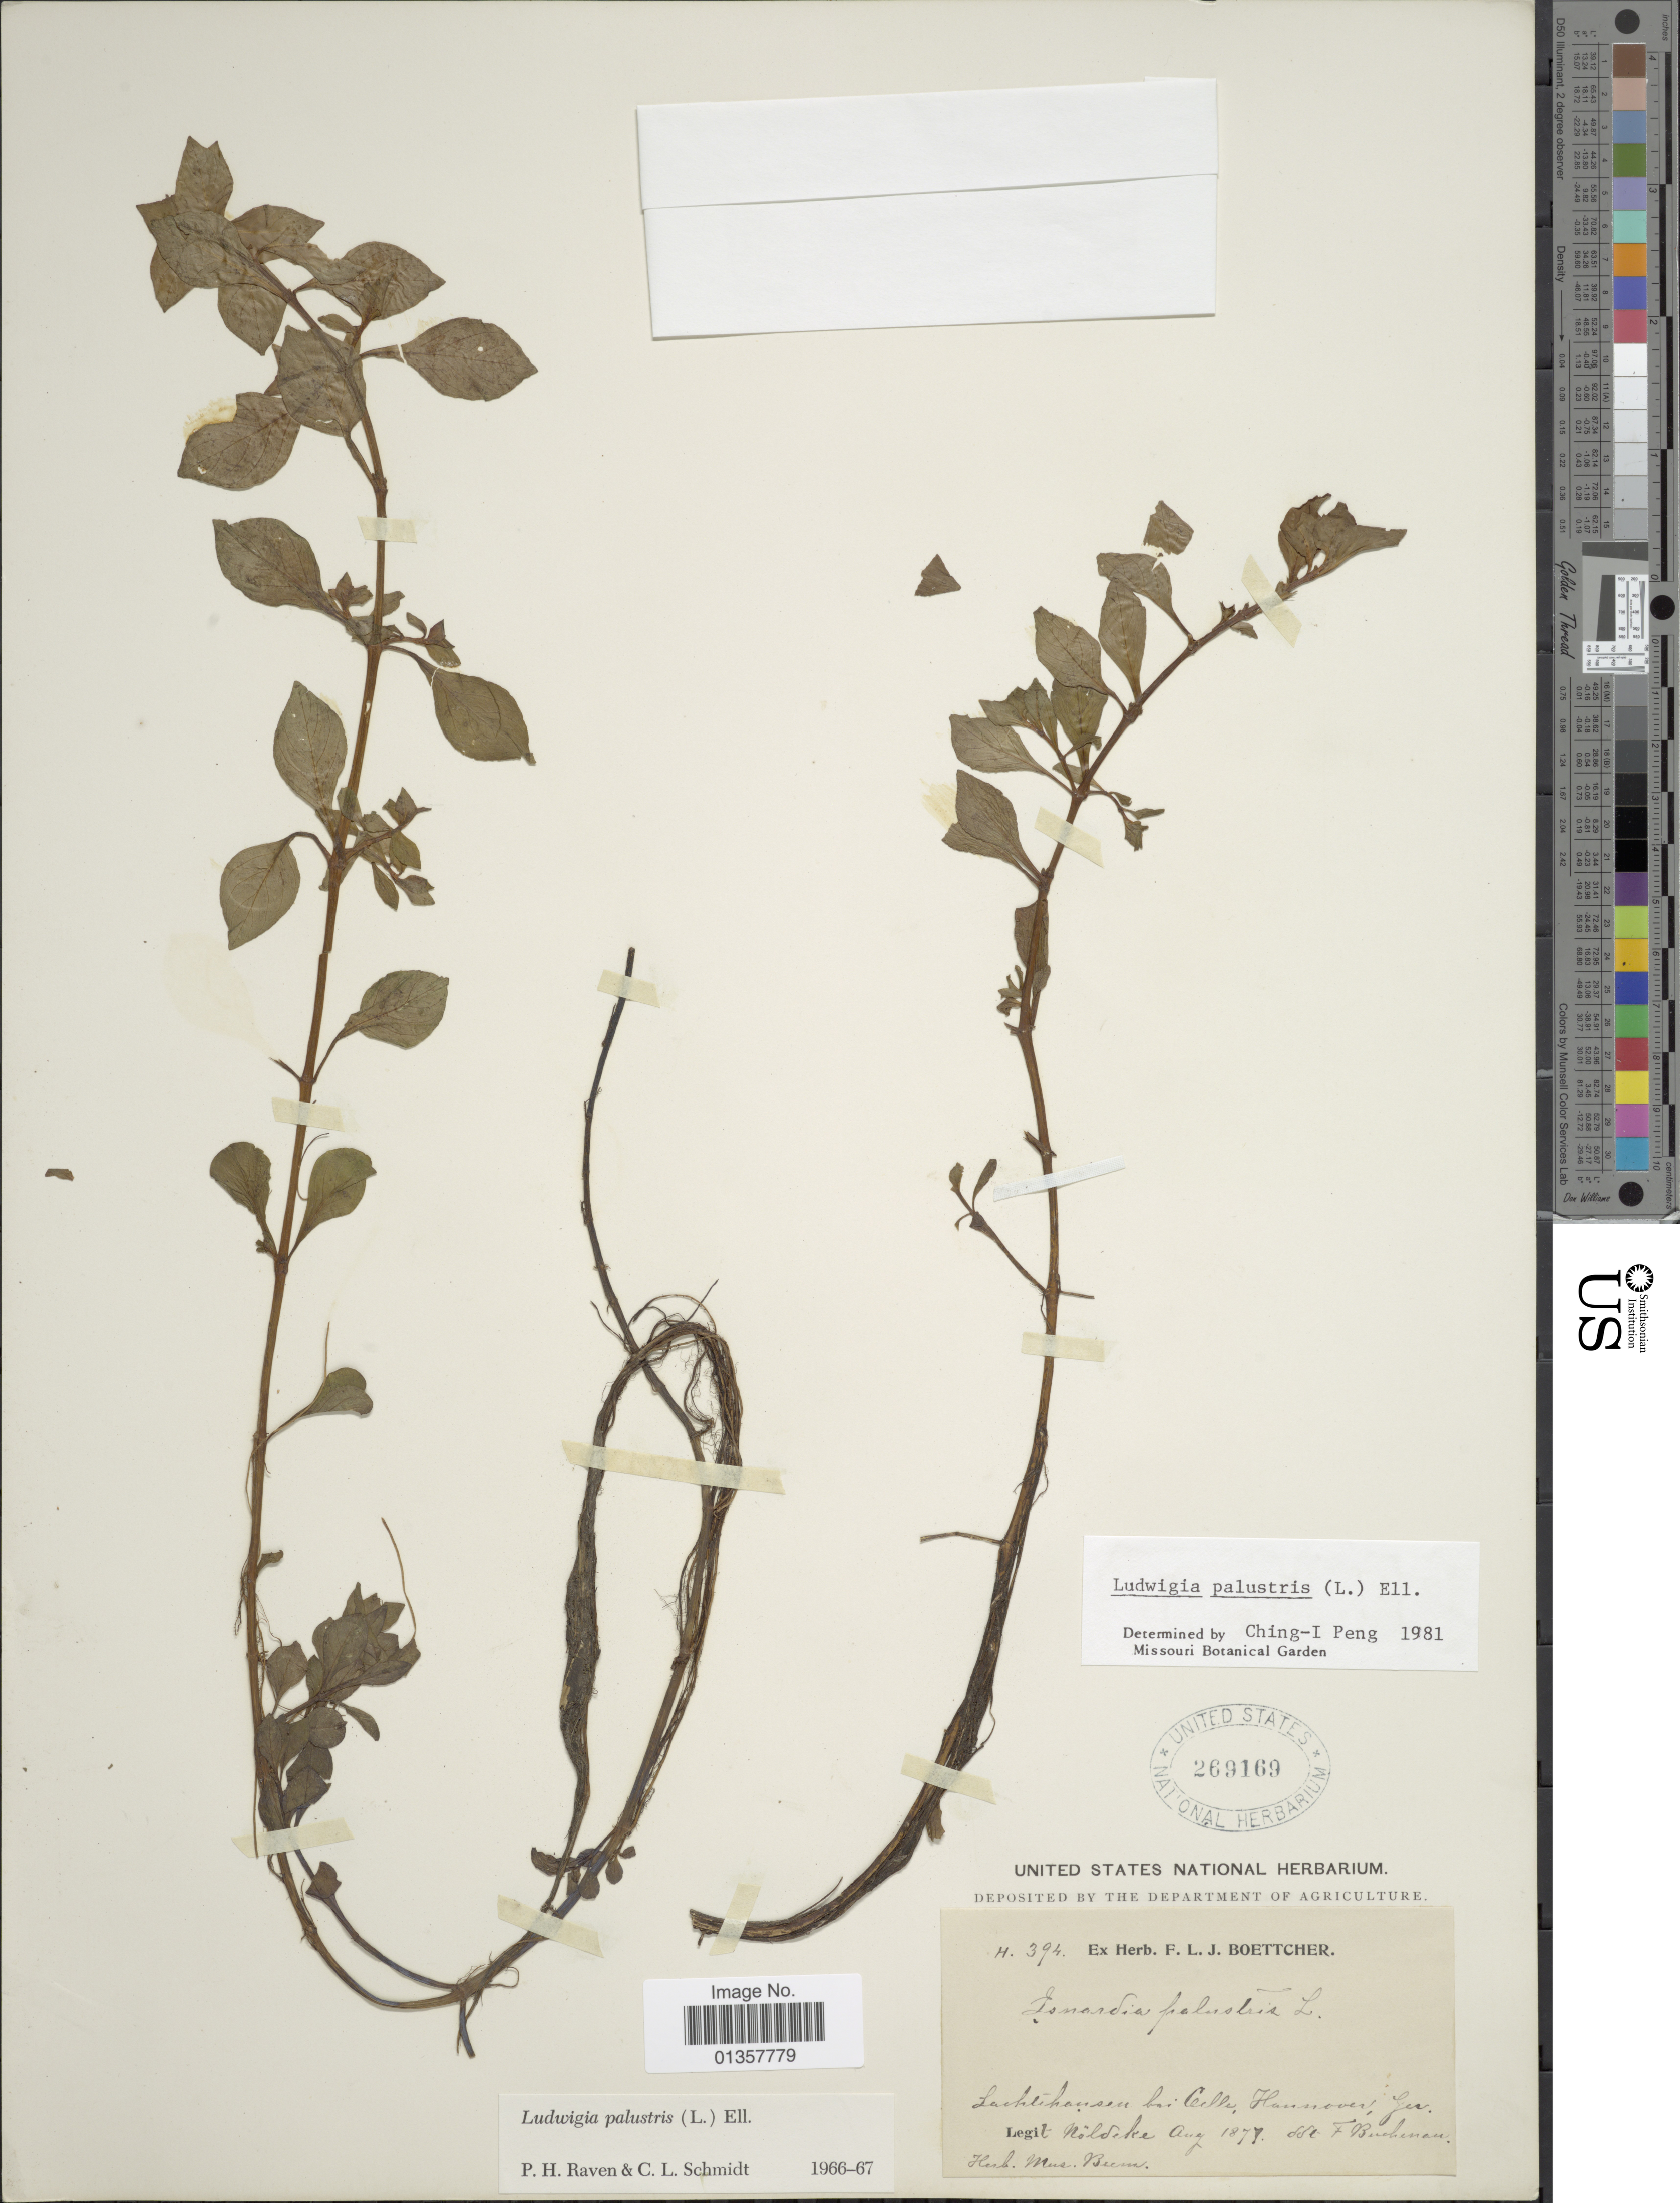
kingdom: Plantae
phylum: Tracheophyta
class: Magnoliopsida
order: Myrtales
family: Onagraceae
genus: Ludwigia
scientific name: Ludwigia palustris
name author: (L.) Elliott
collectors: -. Noldeke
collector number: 394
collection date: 1877-08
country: Germany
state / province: Niedersachsen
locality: Lachtehausen bei Celle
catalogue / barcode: US 269169